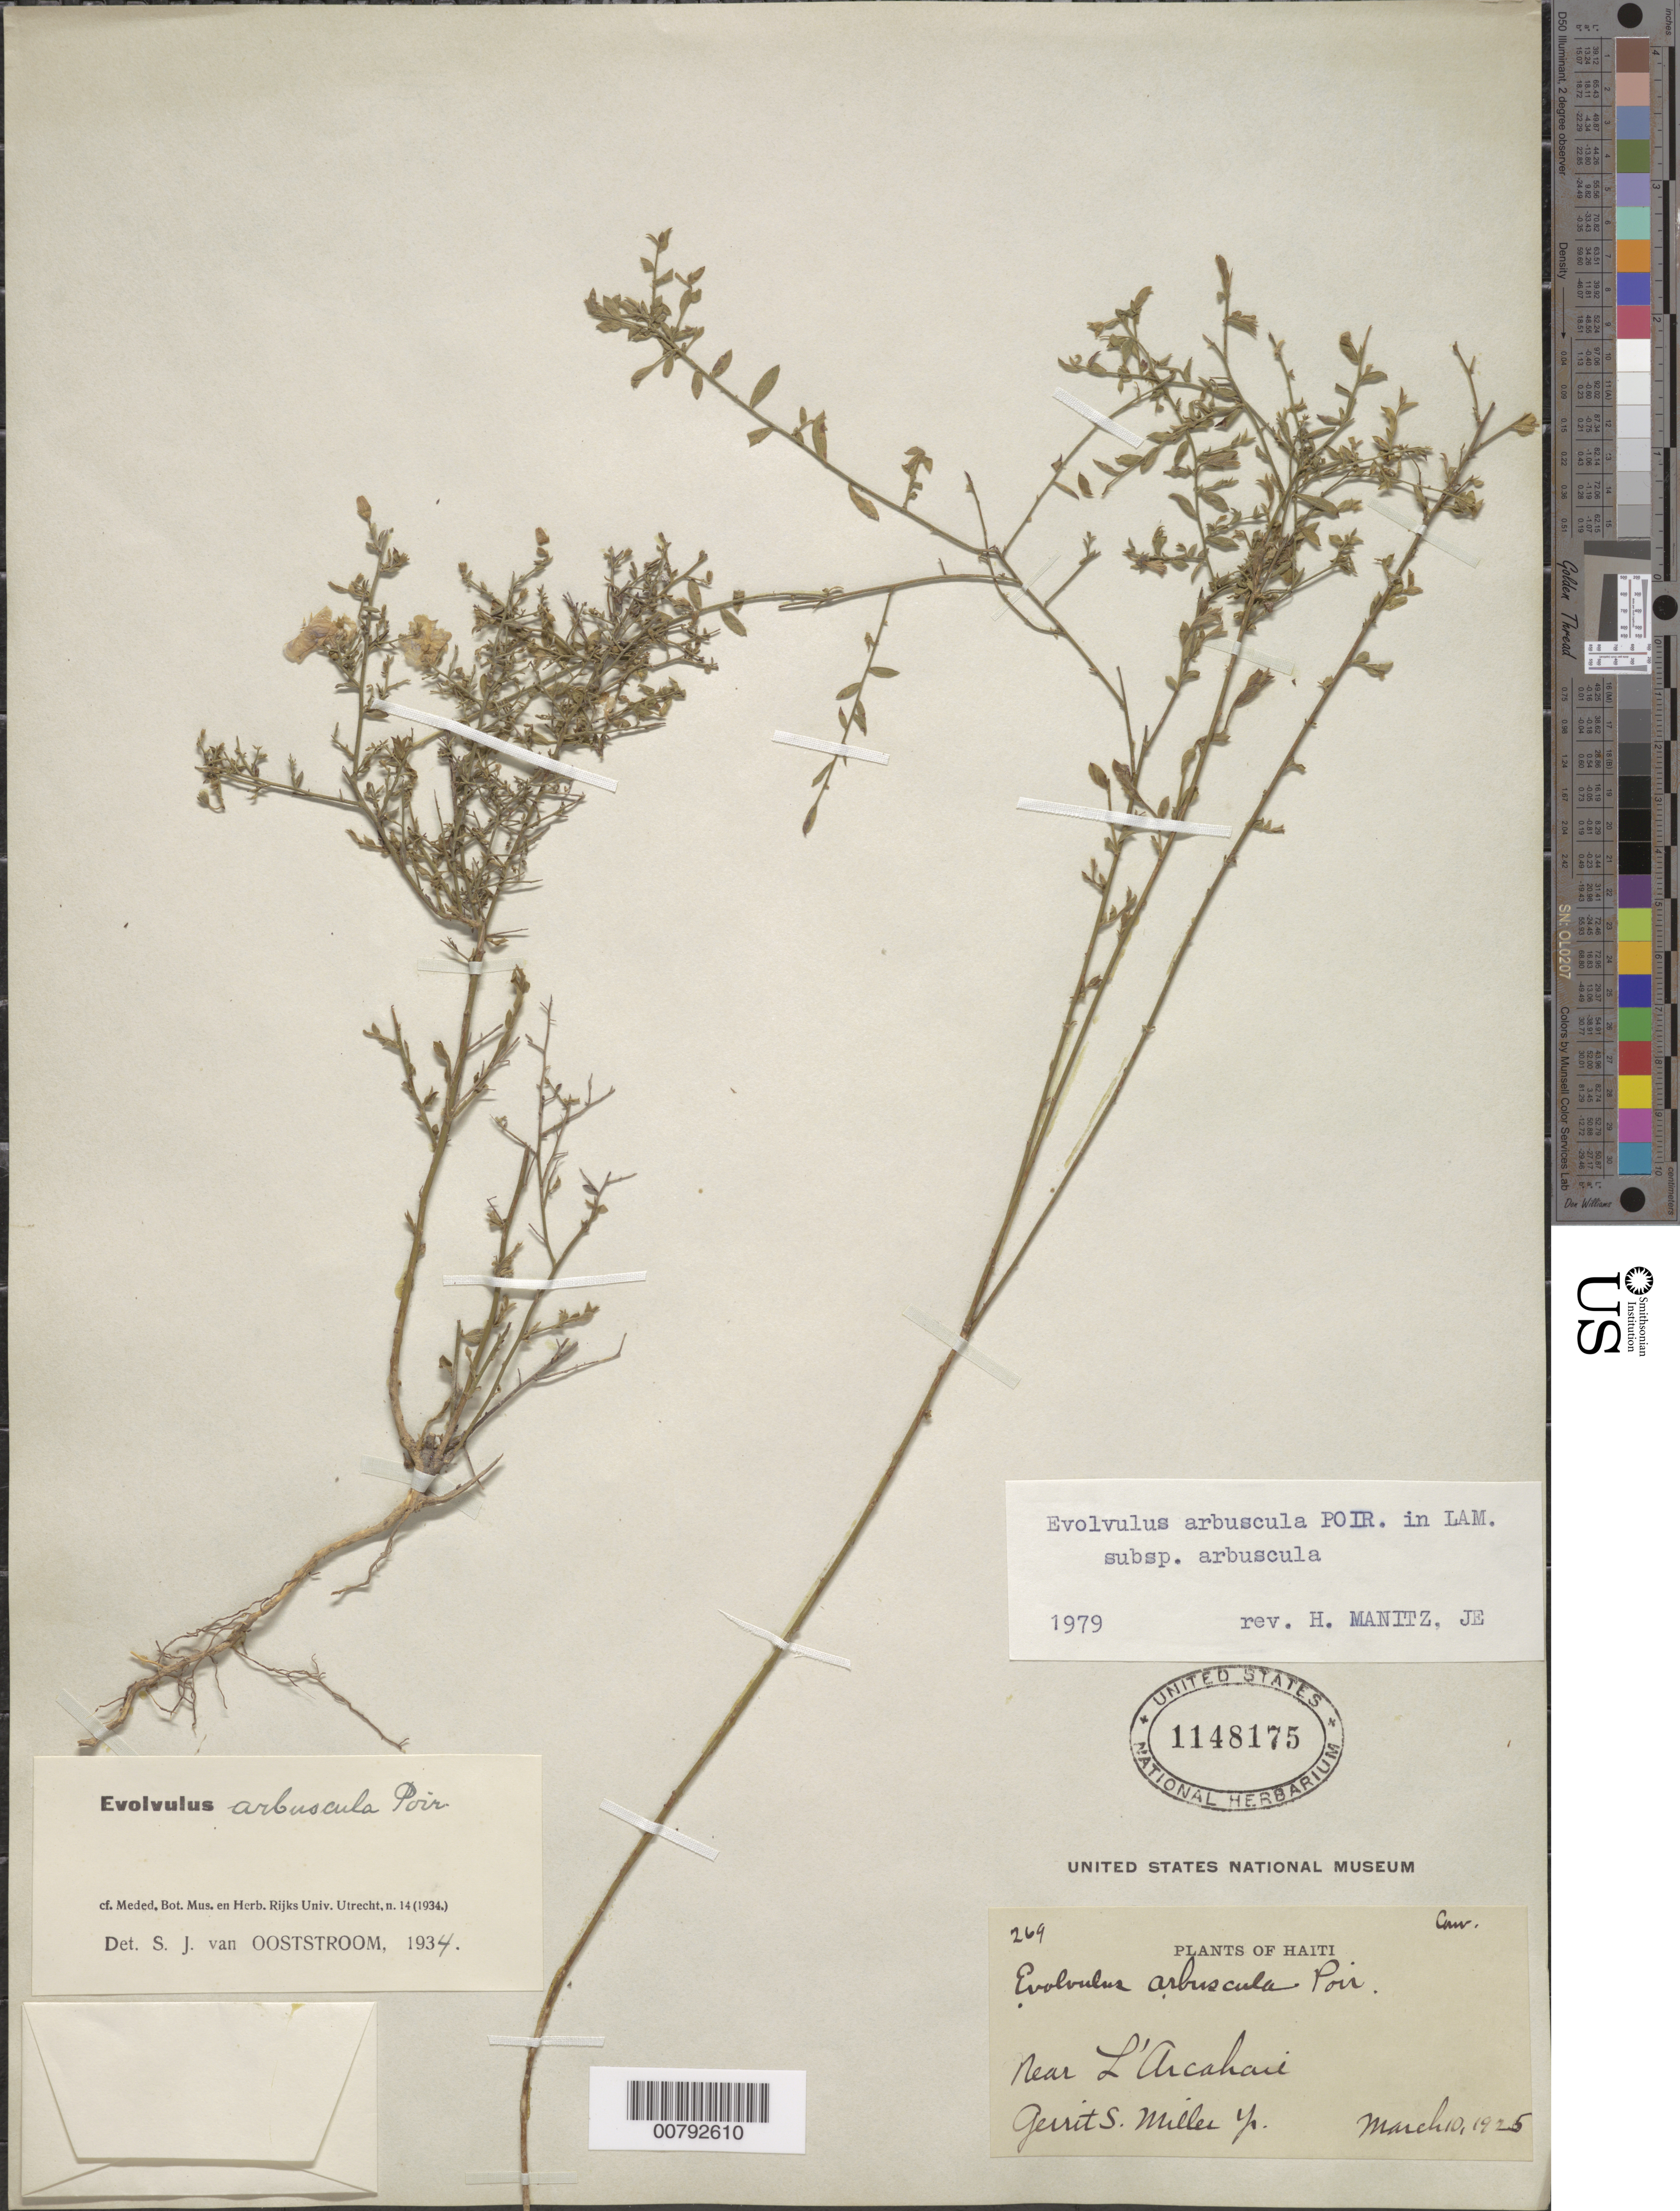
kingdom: Plantae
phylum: Tracheophyta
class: Magnoliopsida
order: Solanales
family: Convolvulaceae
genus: Evolvulus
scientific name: Evolvulus arbuscula subsp. arbuscula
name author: Poir.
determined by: Manitz, H.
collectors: G. S. Miller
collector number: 269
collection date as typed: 10 Mar 1925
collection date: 1925-03-10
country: Haiti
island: Hispaniola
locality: Near L'Arcahaie.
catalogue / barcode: US 1148175